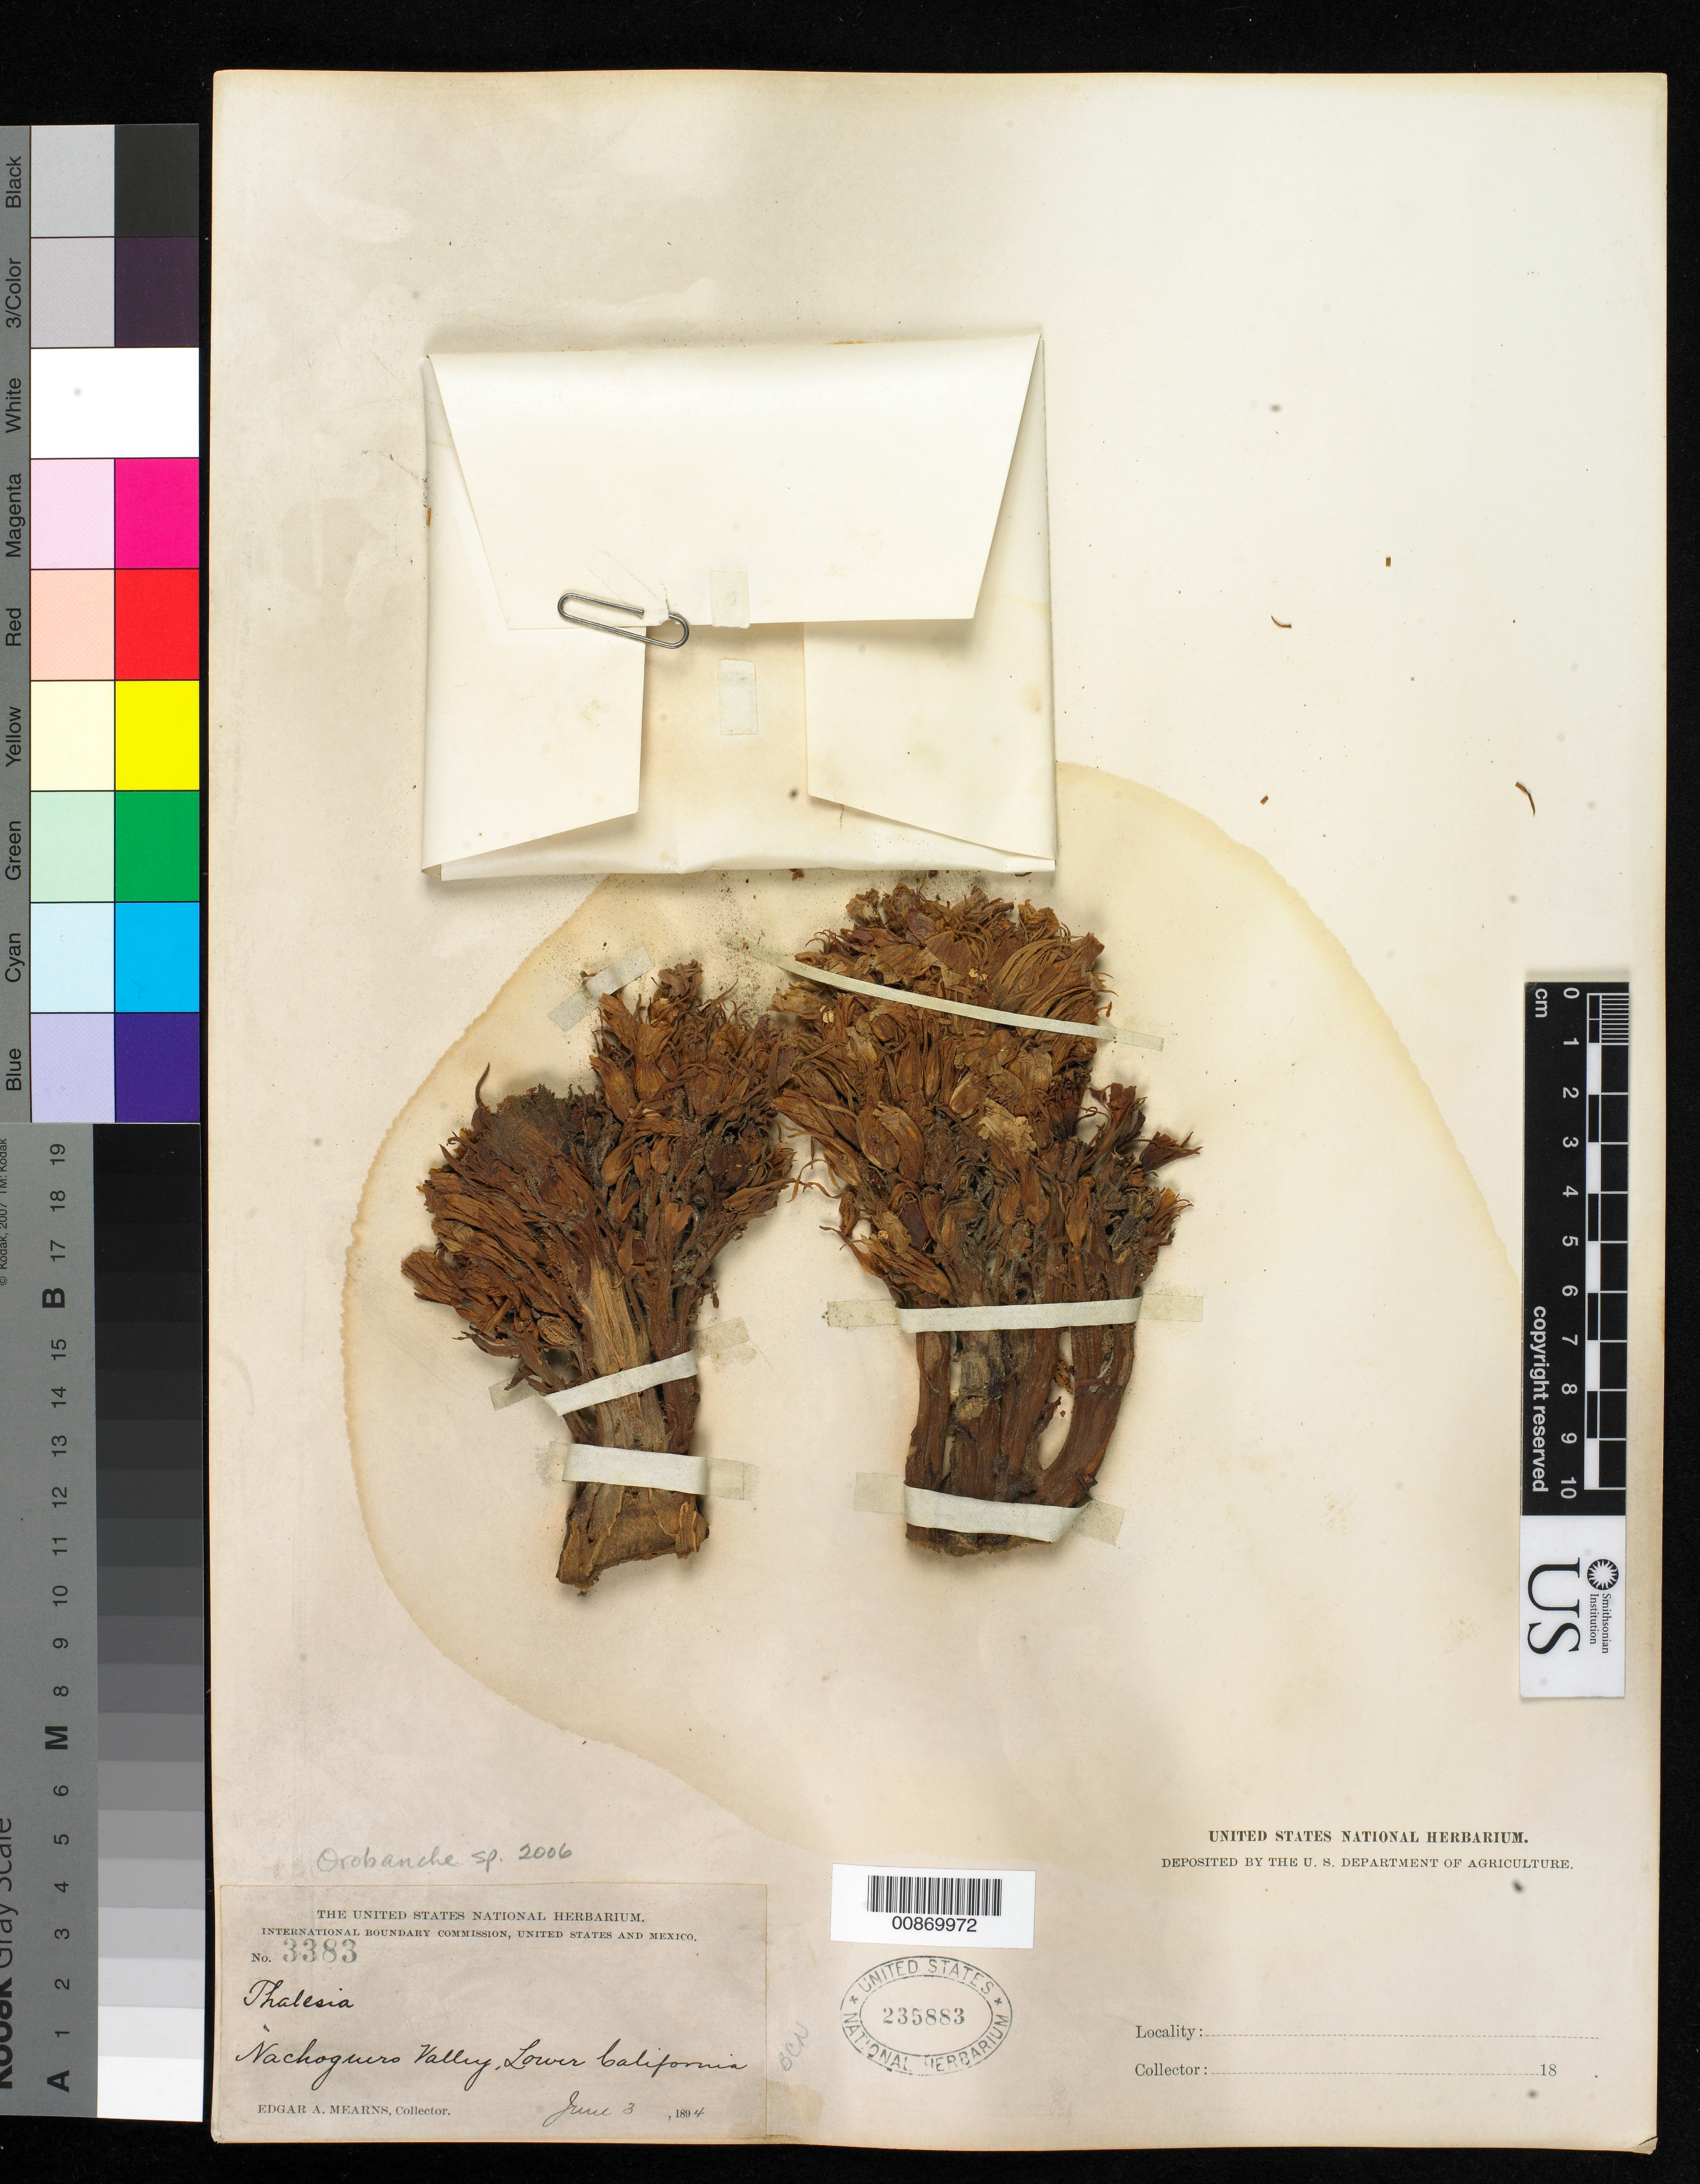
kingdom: Plantae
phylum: Tracheophyta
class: Magnoliopsida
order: Lamiales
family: Orobanchaceae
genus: Orobanche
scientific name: Orobanche sp.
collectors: E. A. Mearns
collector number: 3383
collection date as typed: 03 Jun 1894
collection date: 1894-06-03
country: Mexico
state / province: Baja California Norte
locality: Nachoguero Valley, Baja California.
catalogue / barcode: US 235883